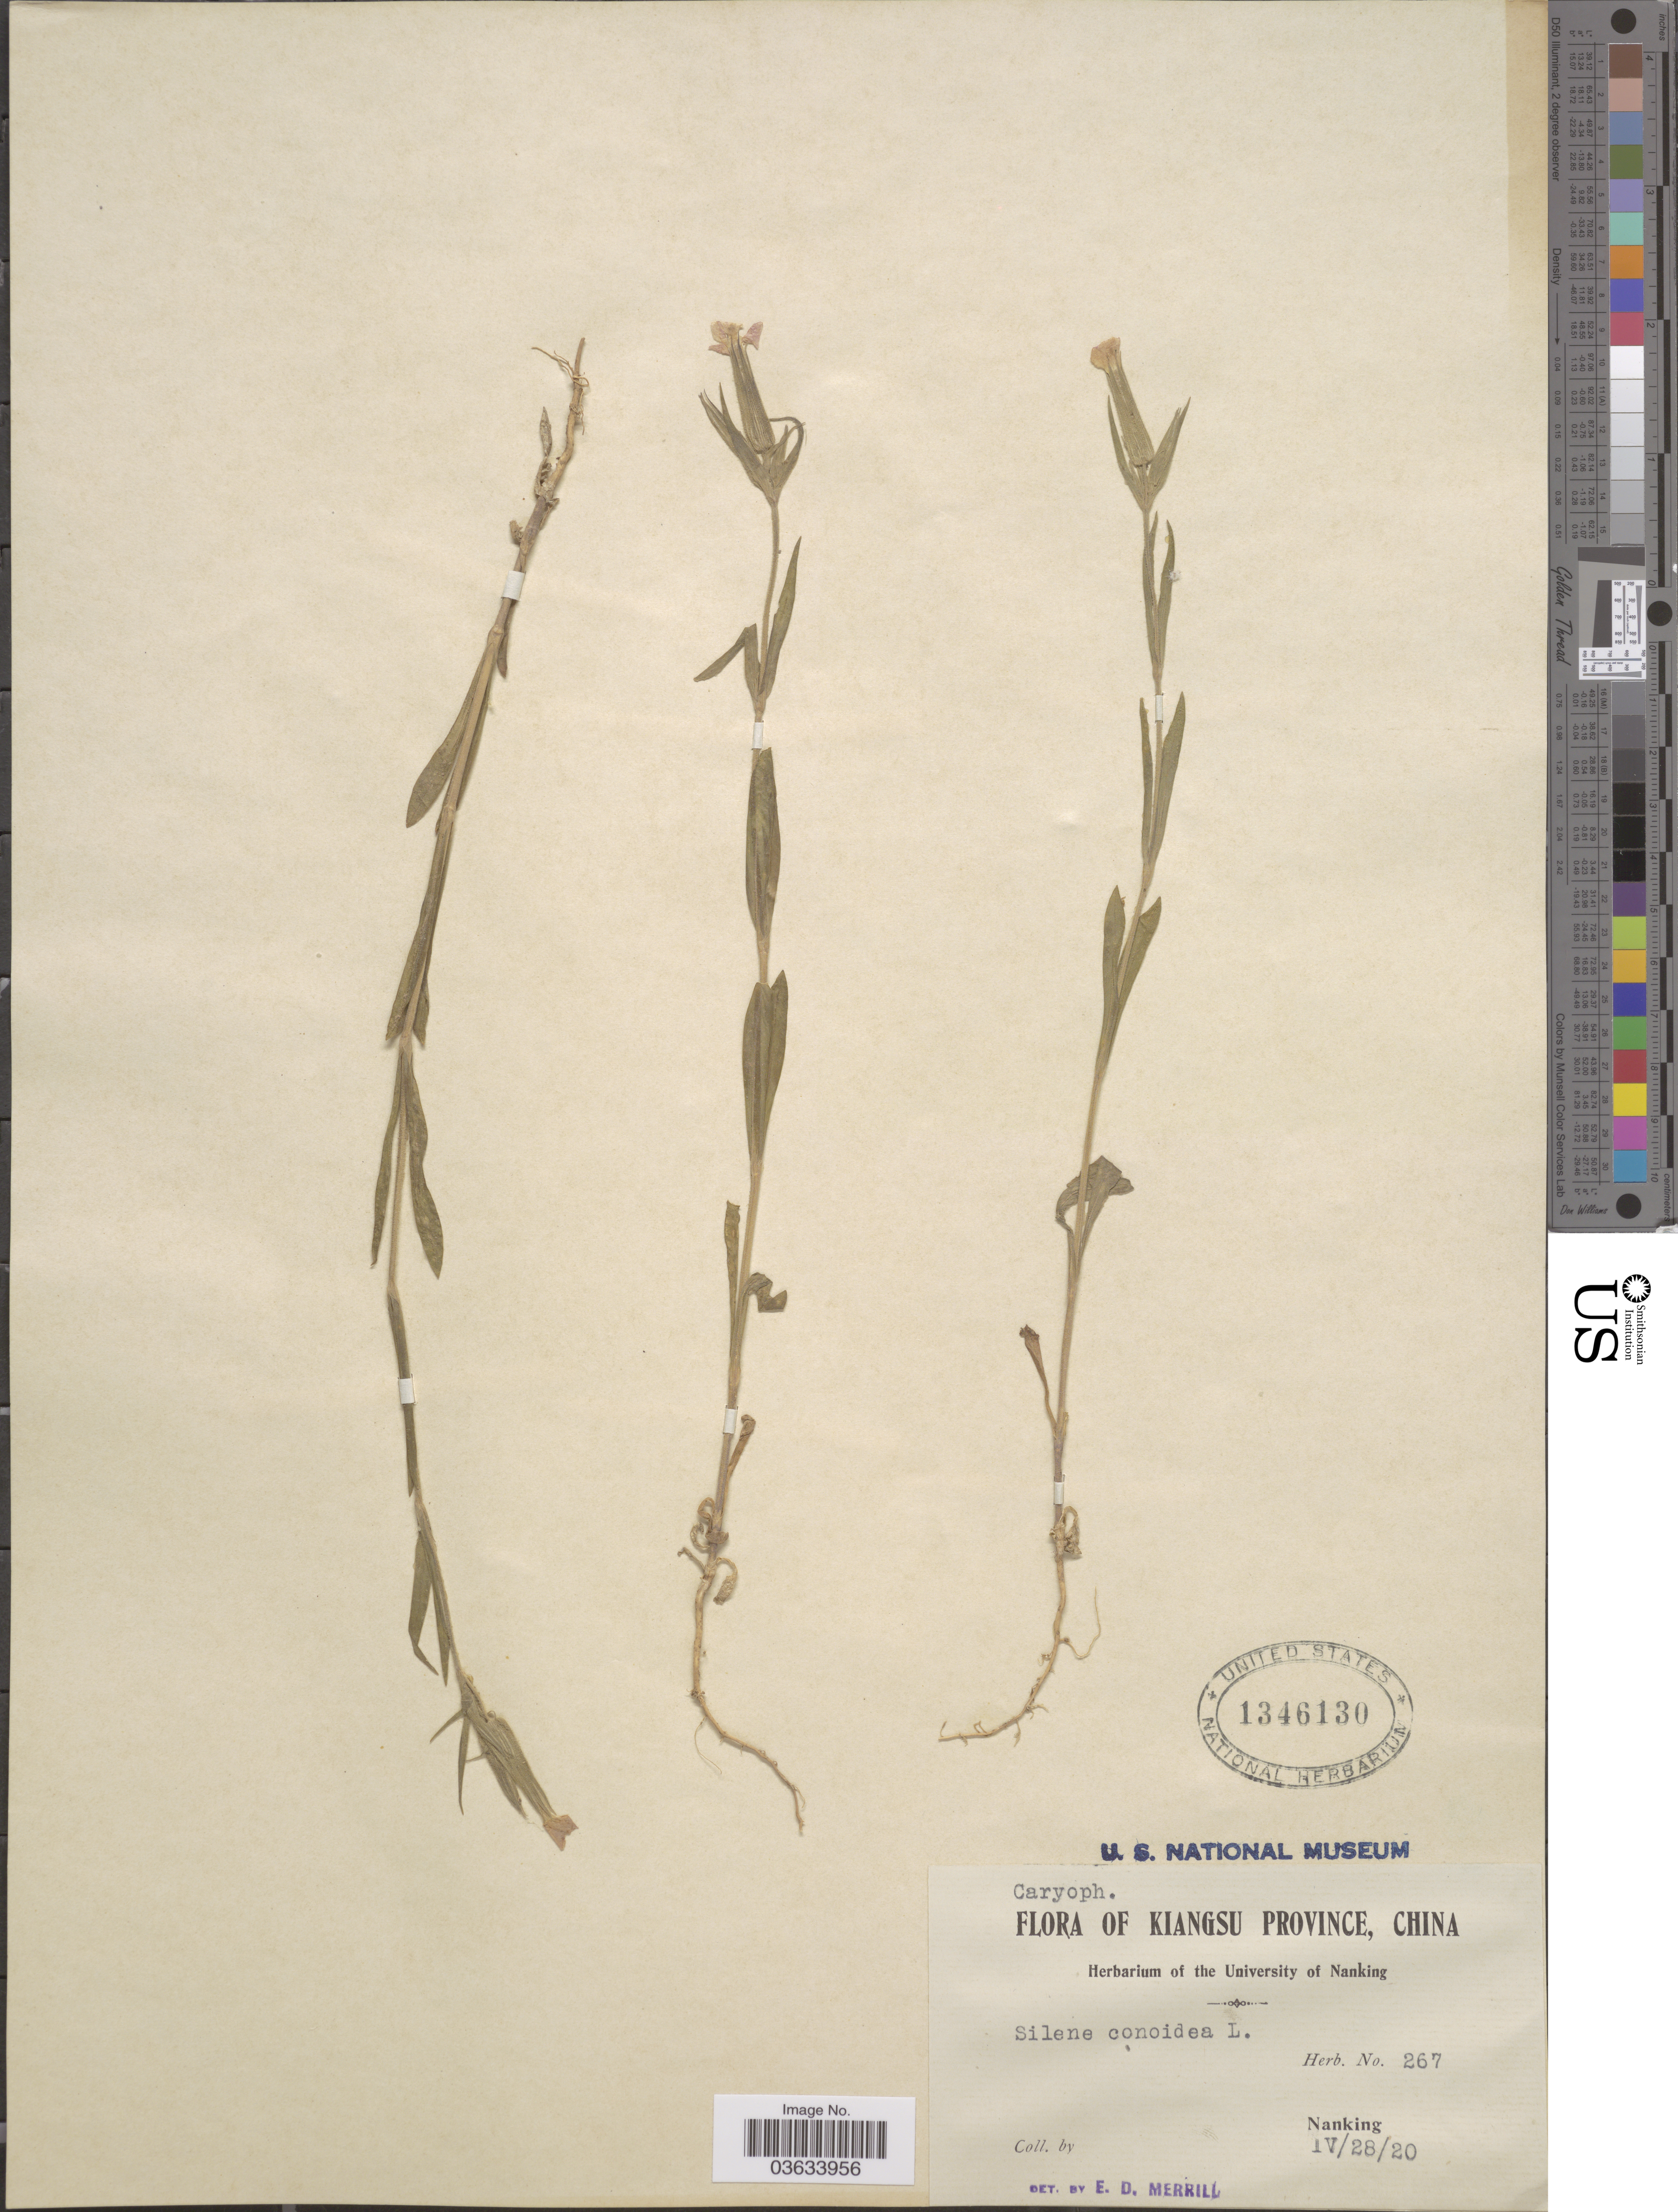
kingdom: Plantae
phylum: Tracheophyta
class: Magnoliopsida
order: Caryophyllales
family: Caryophyllaceae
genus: Silene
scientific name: Silene conoidea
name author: L.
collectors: ex herb. University of Nanking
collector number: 267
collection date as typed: Transcribed d/m/y: 28/4/20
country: China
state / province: Jiangsu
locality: Kiangsu Province. Nanking.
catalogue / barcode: US 1346130